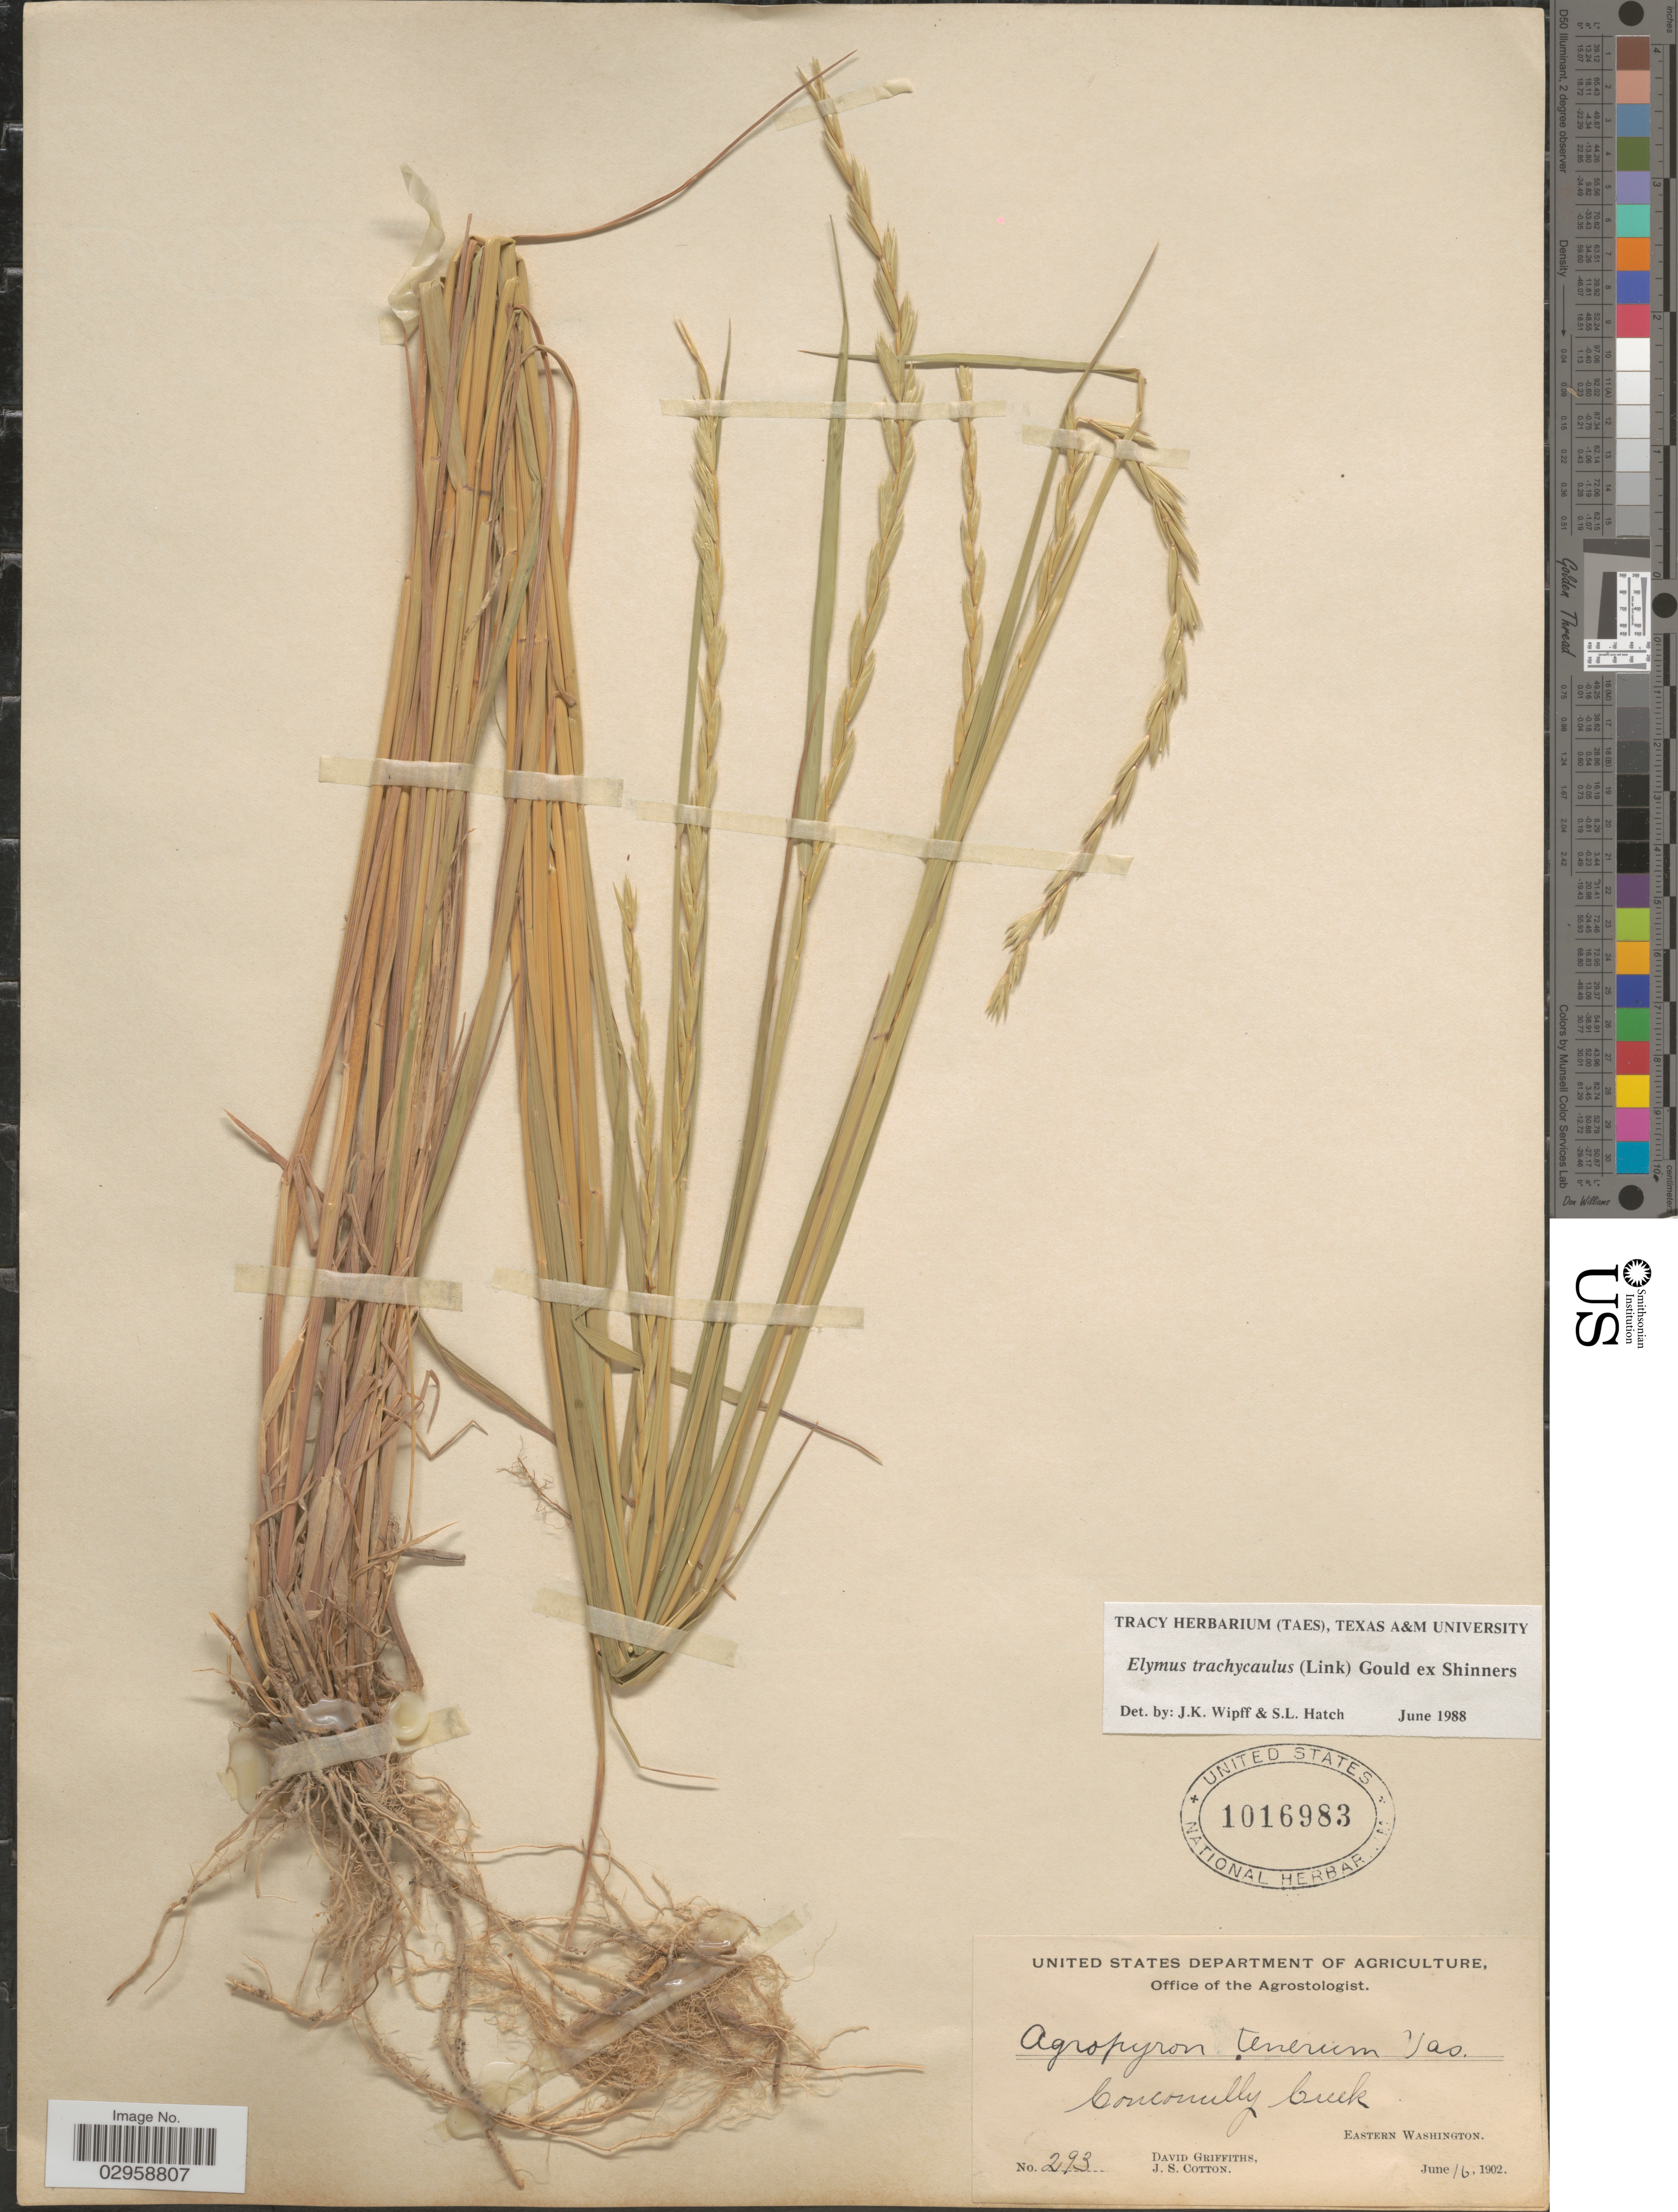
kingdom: Plantae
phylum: Tracheophyta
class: Liliopsida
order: Poales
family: Poaceae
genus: Elymus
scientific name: Elymus trachycaulus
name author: (Link) Gould ex Shinners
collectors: D. Griffiths & J. S. Cotton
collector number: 293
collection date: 1902-06-16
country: United States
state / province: Washington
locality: Conconully Creek. Eastern Washington.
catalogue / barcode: US 1016983